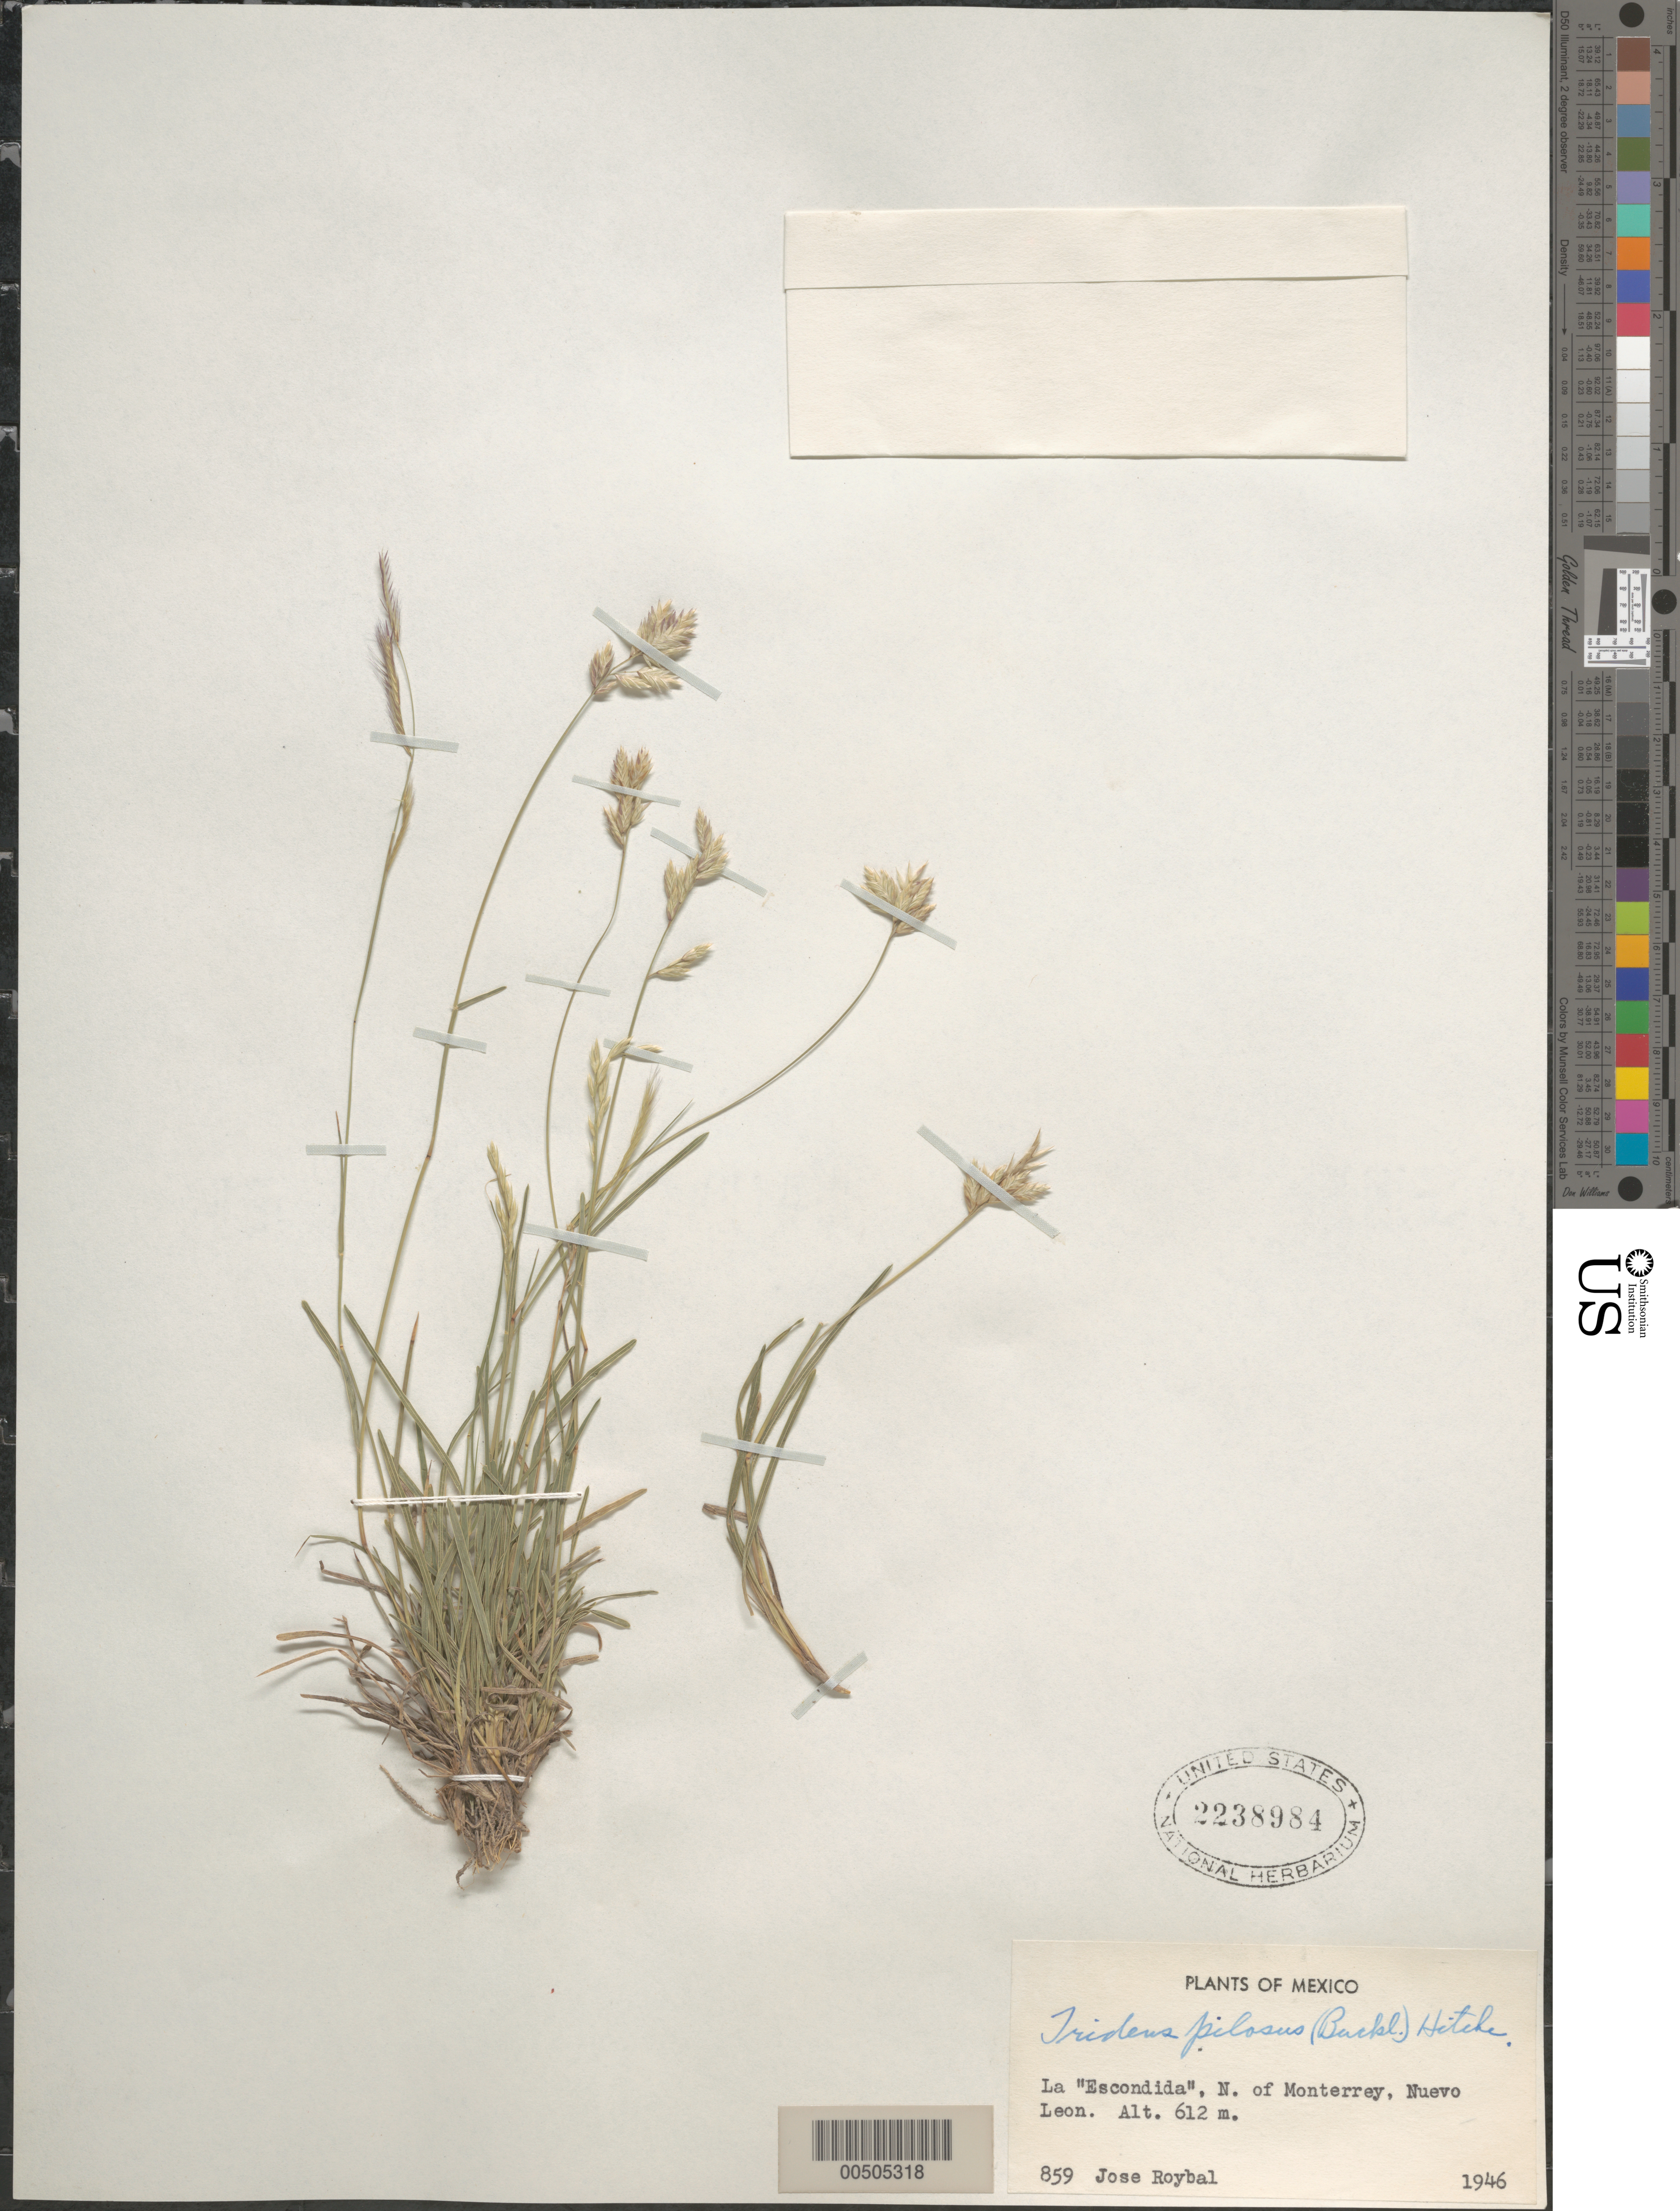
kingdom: Plantae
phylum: Tracheophyta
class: Liliopsida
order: Poales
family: Poaceae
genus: Erioneuron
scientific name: Erioneuron pilosum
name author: (Buckley) Nash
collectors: J. J. Roybal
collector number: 859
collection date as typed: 1946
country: Mexico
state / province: Nuevo León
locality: La Escondida, N of Monterrey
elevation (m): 612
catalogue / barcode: US 2238984